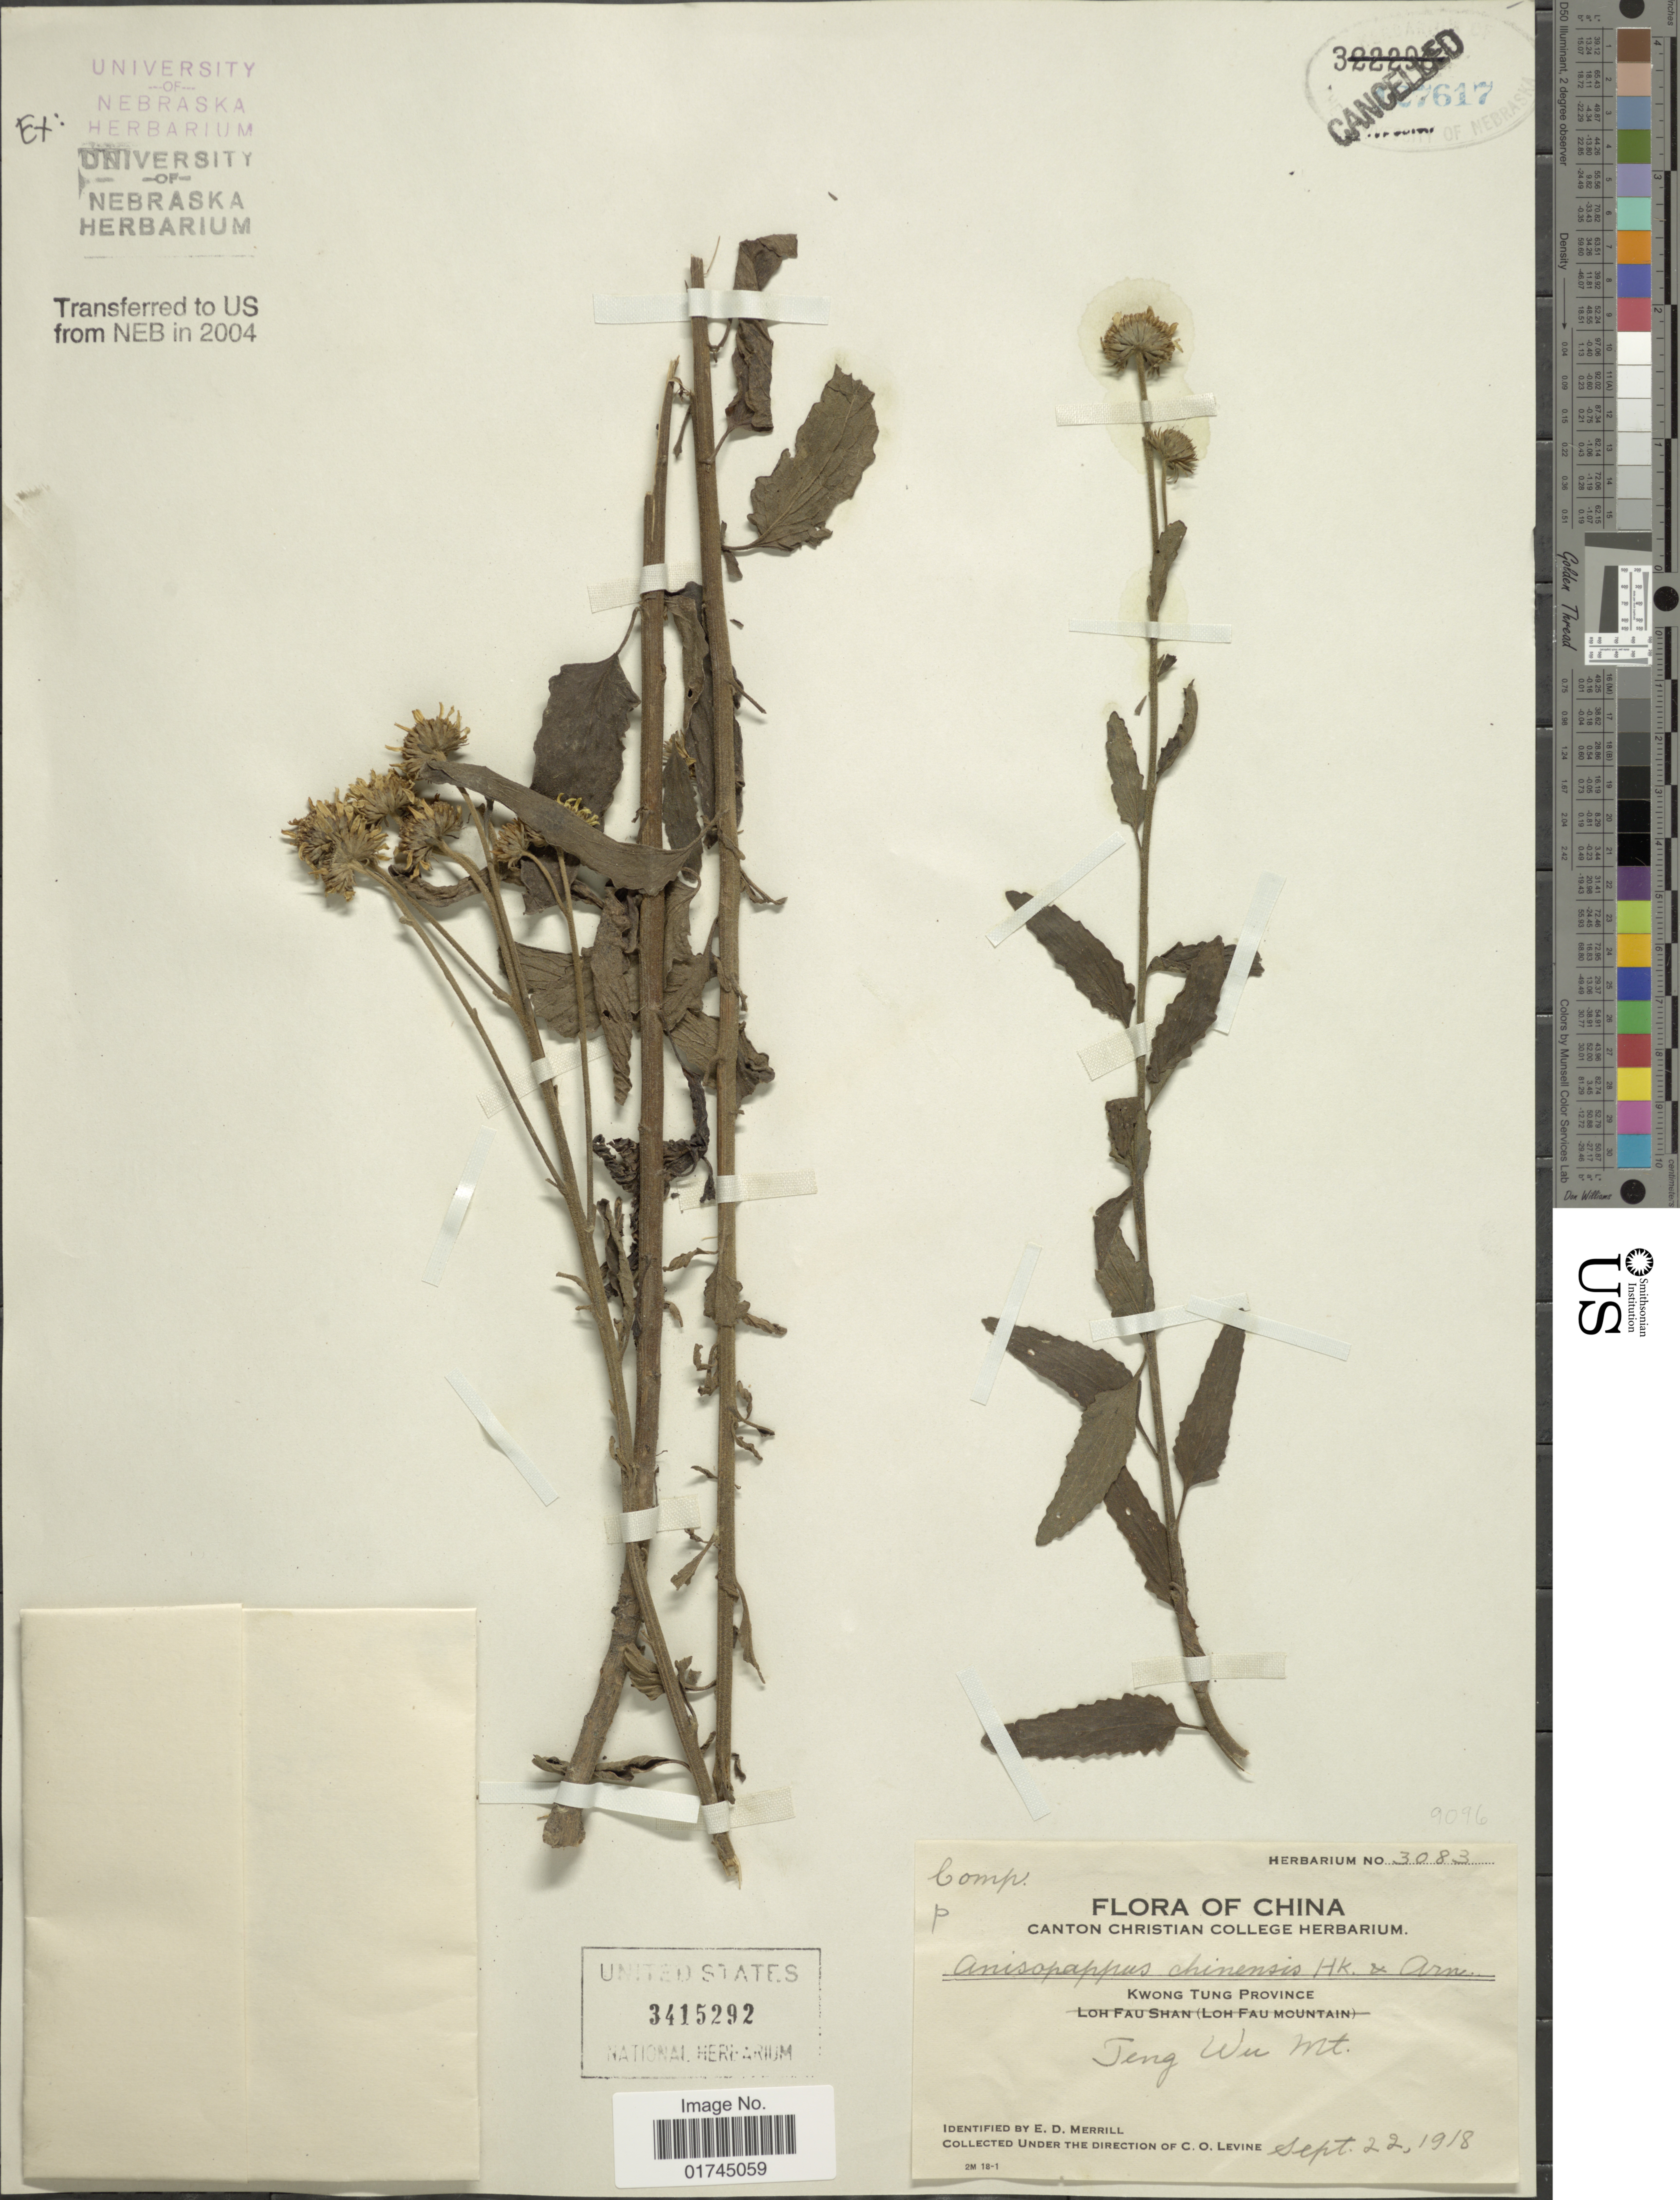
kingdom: Plantae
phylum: Tracheophyta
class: Magnoliopsida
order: Asterales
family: Asteraceae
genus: Anisopappus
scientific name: Anisopappus chinensis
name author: Hook. & Arn.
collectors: C. O. Levine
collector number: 3083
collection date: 1918-09-22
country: China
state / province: Guangdong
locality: Kwong Tung Province, Teng Wu Mt.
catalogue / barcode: US 3415292